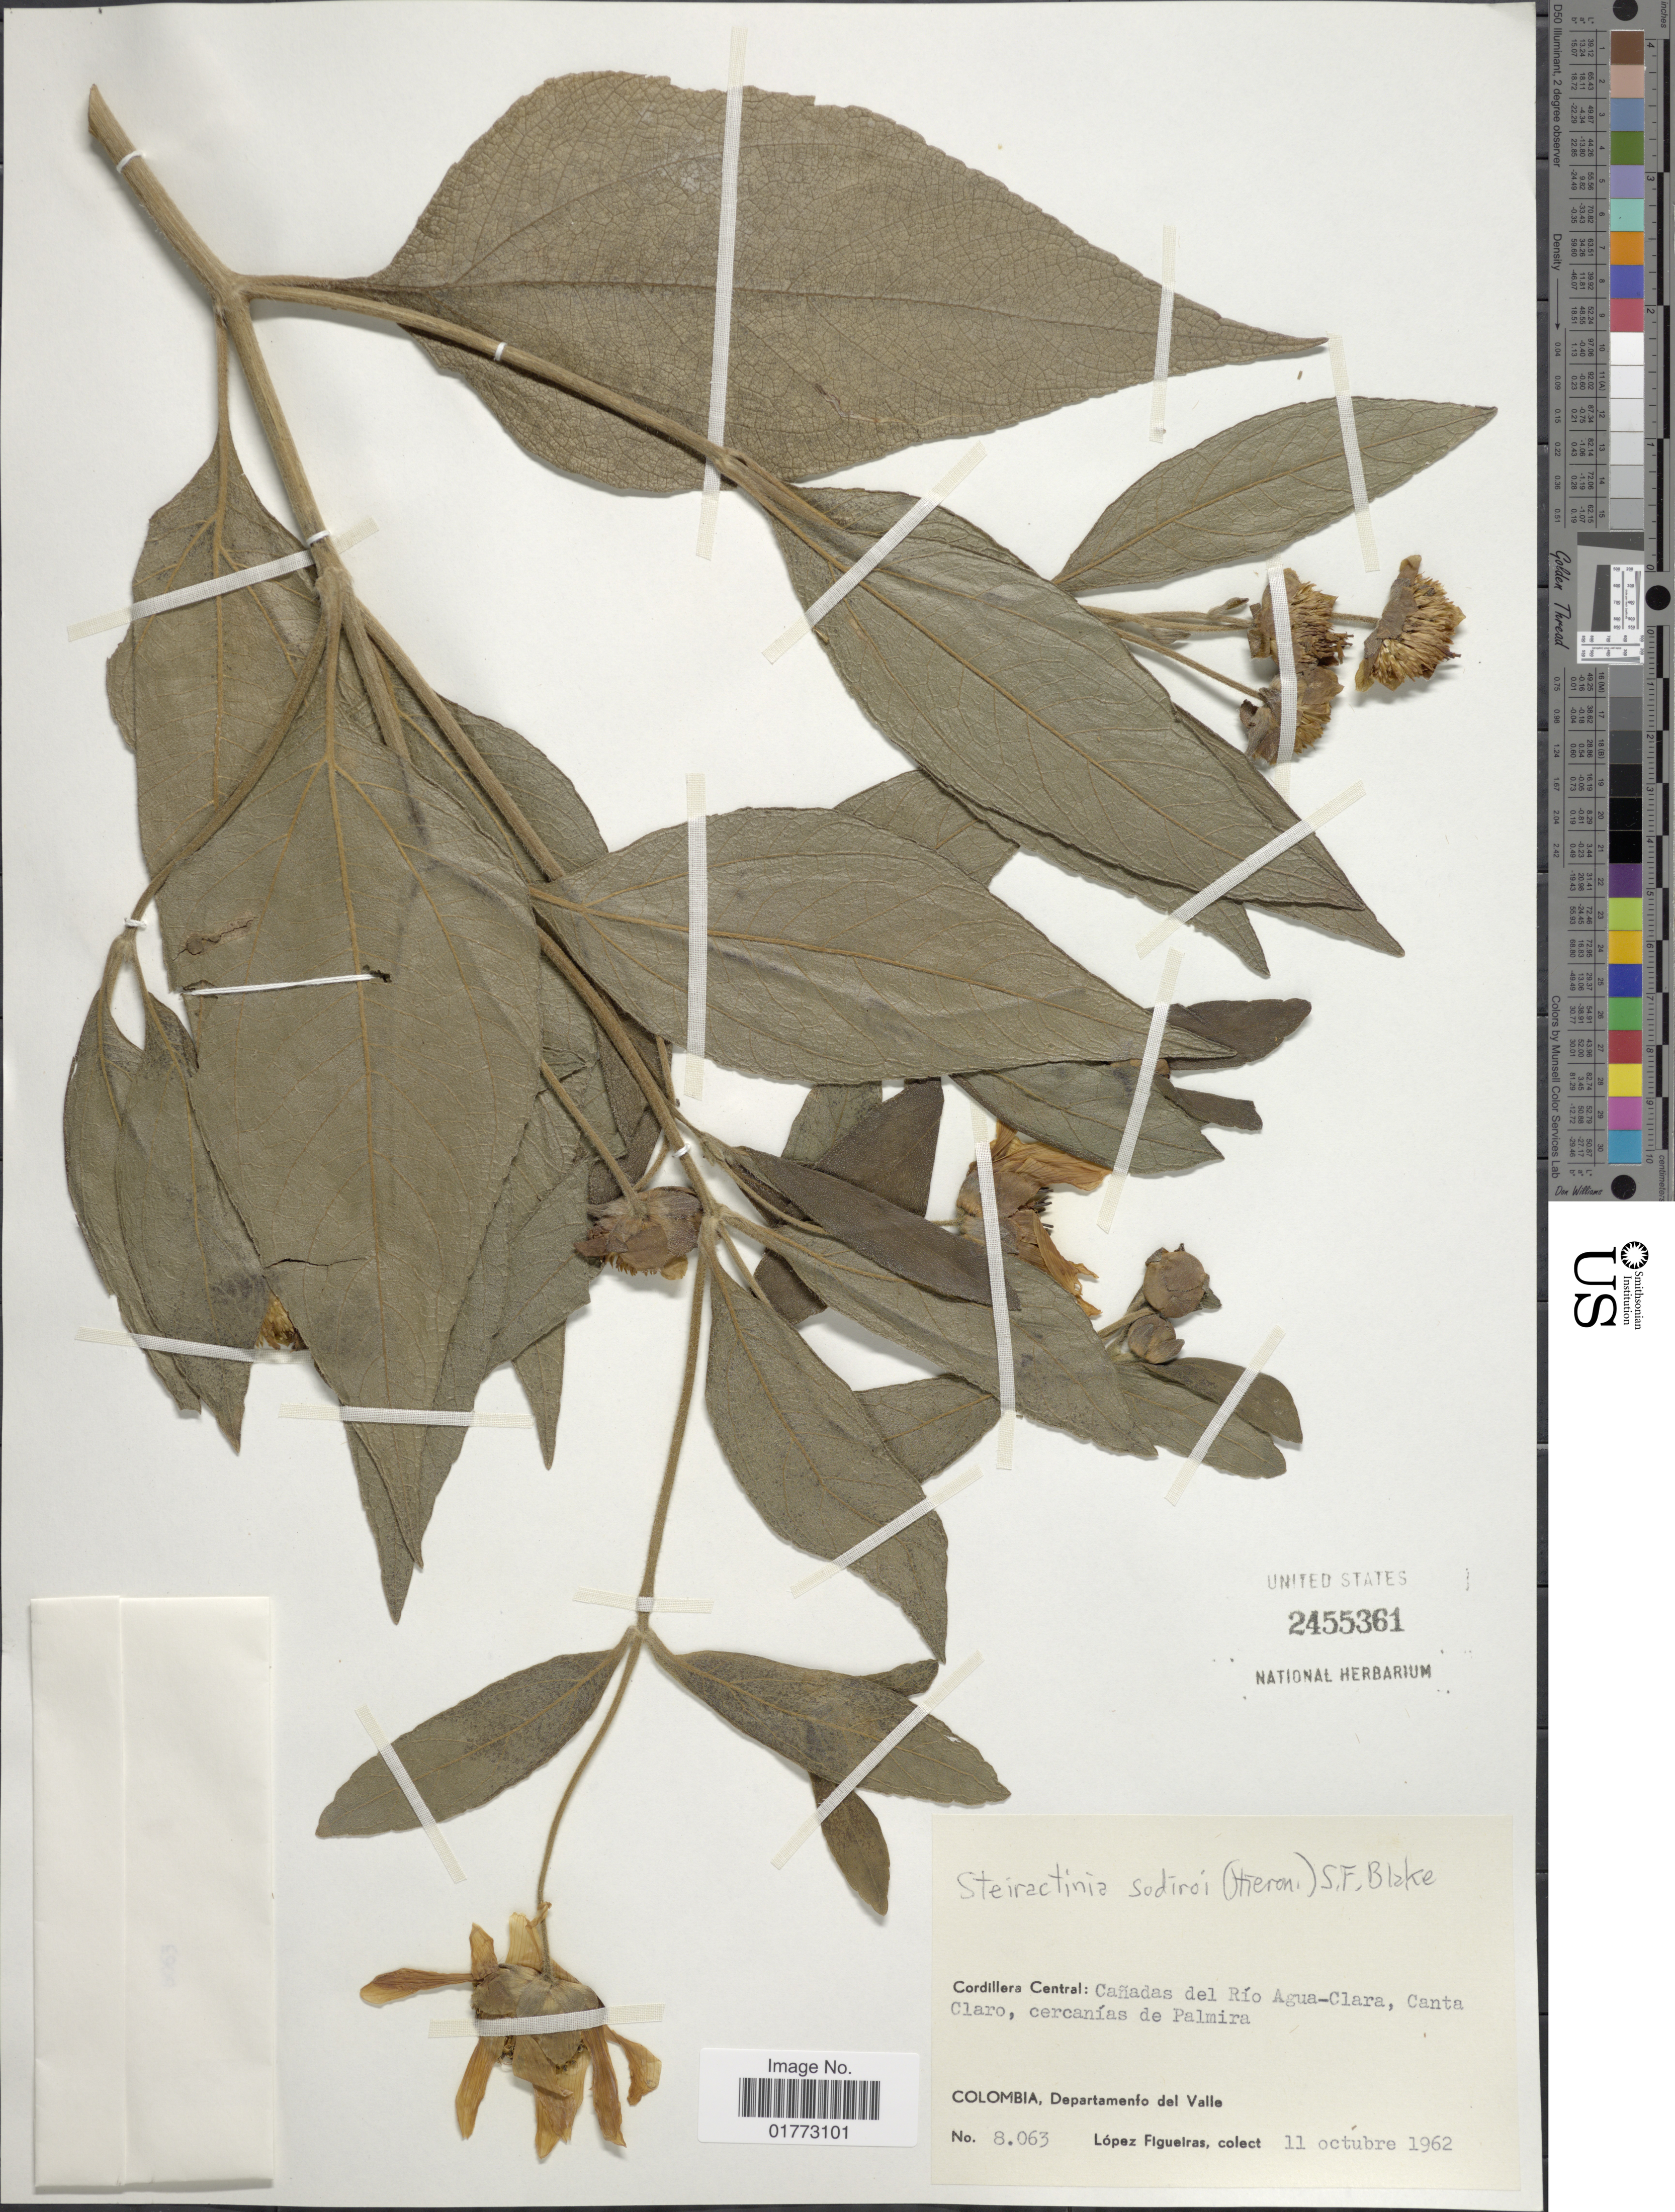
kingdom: Plantae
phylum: Tracheophyta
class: Magnoliopsida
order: Asterales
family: Asteraceae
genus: Steiractinia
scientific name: Steiractinia sodiroi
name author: (Hieron. ex Sodiro) S.F. Blake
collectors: M. López Figueiras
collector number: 8063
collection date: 1962-10-11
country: Colombia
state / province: Valle del Cauca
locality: Cordillera Central: Canadas del Rio Agua-Clara, Canta Clarom cercanias de Palmira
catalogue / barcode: US 2455361